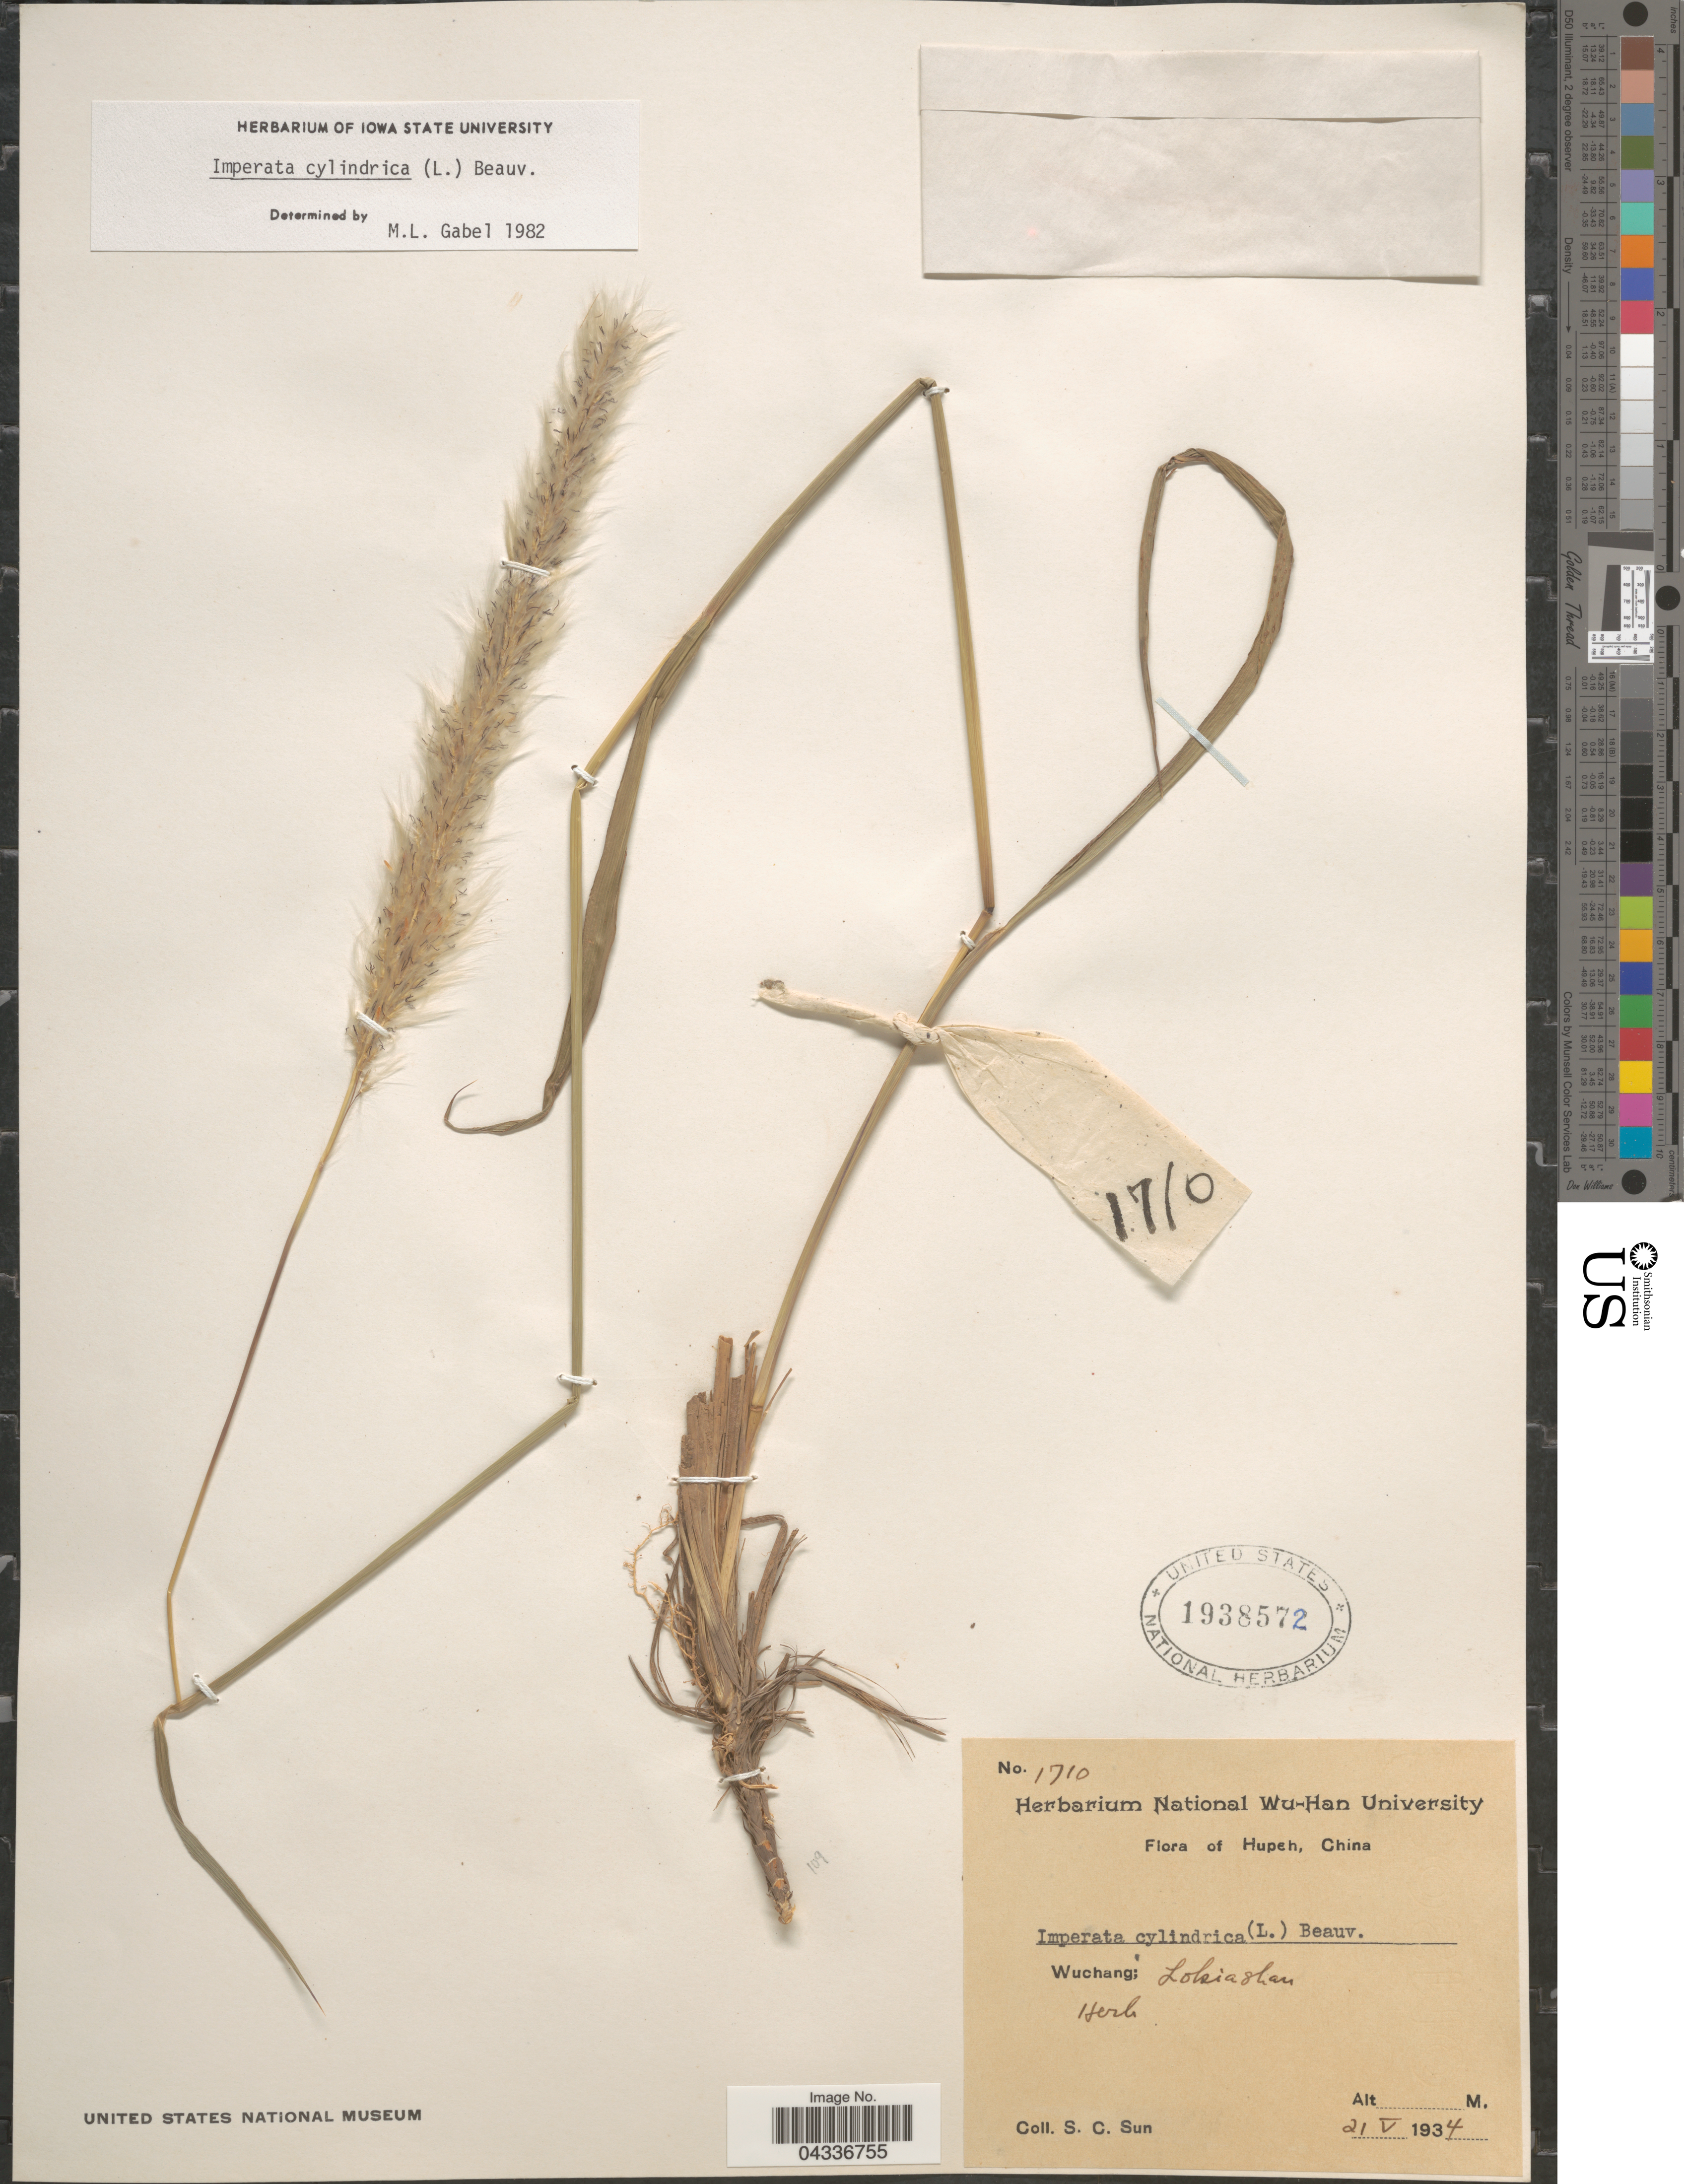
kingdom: Plantae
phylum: Tracheophyta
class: Liliopsida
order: Poales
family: Poaceae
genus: Imperata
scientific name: Imperata cylindrica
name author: (L.) P. Beauv.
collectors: S. C. Sun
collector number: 1710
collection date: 1934-05-21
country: China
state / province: Hubei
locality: Hupeh. Wuchang; Lokiashan.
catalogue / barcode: US 1938572